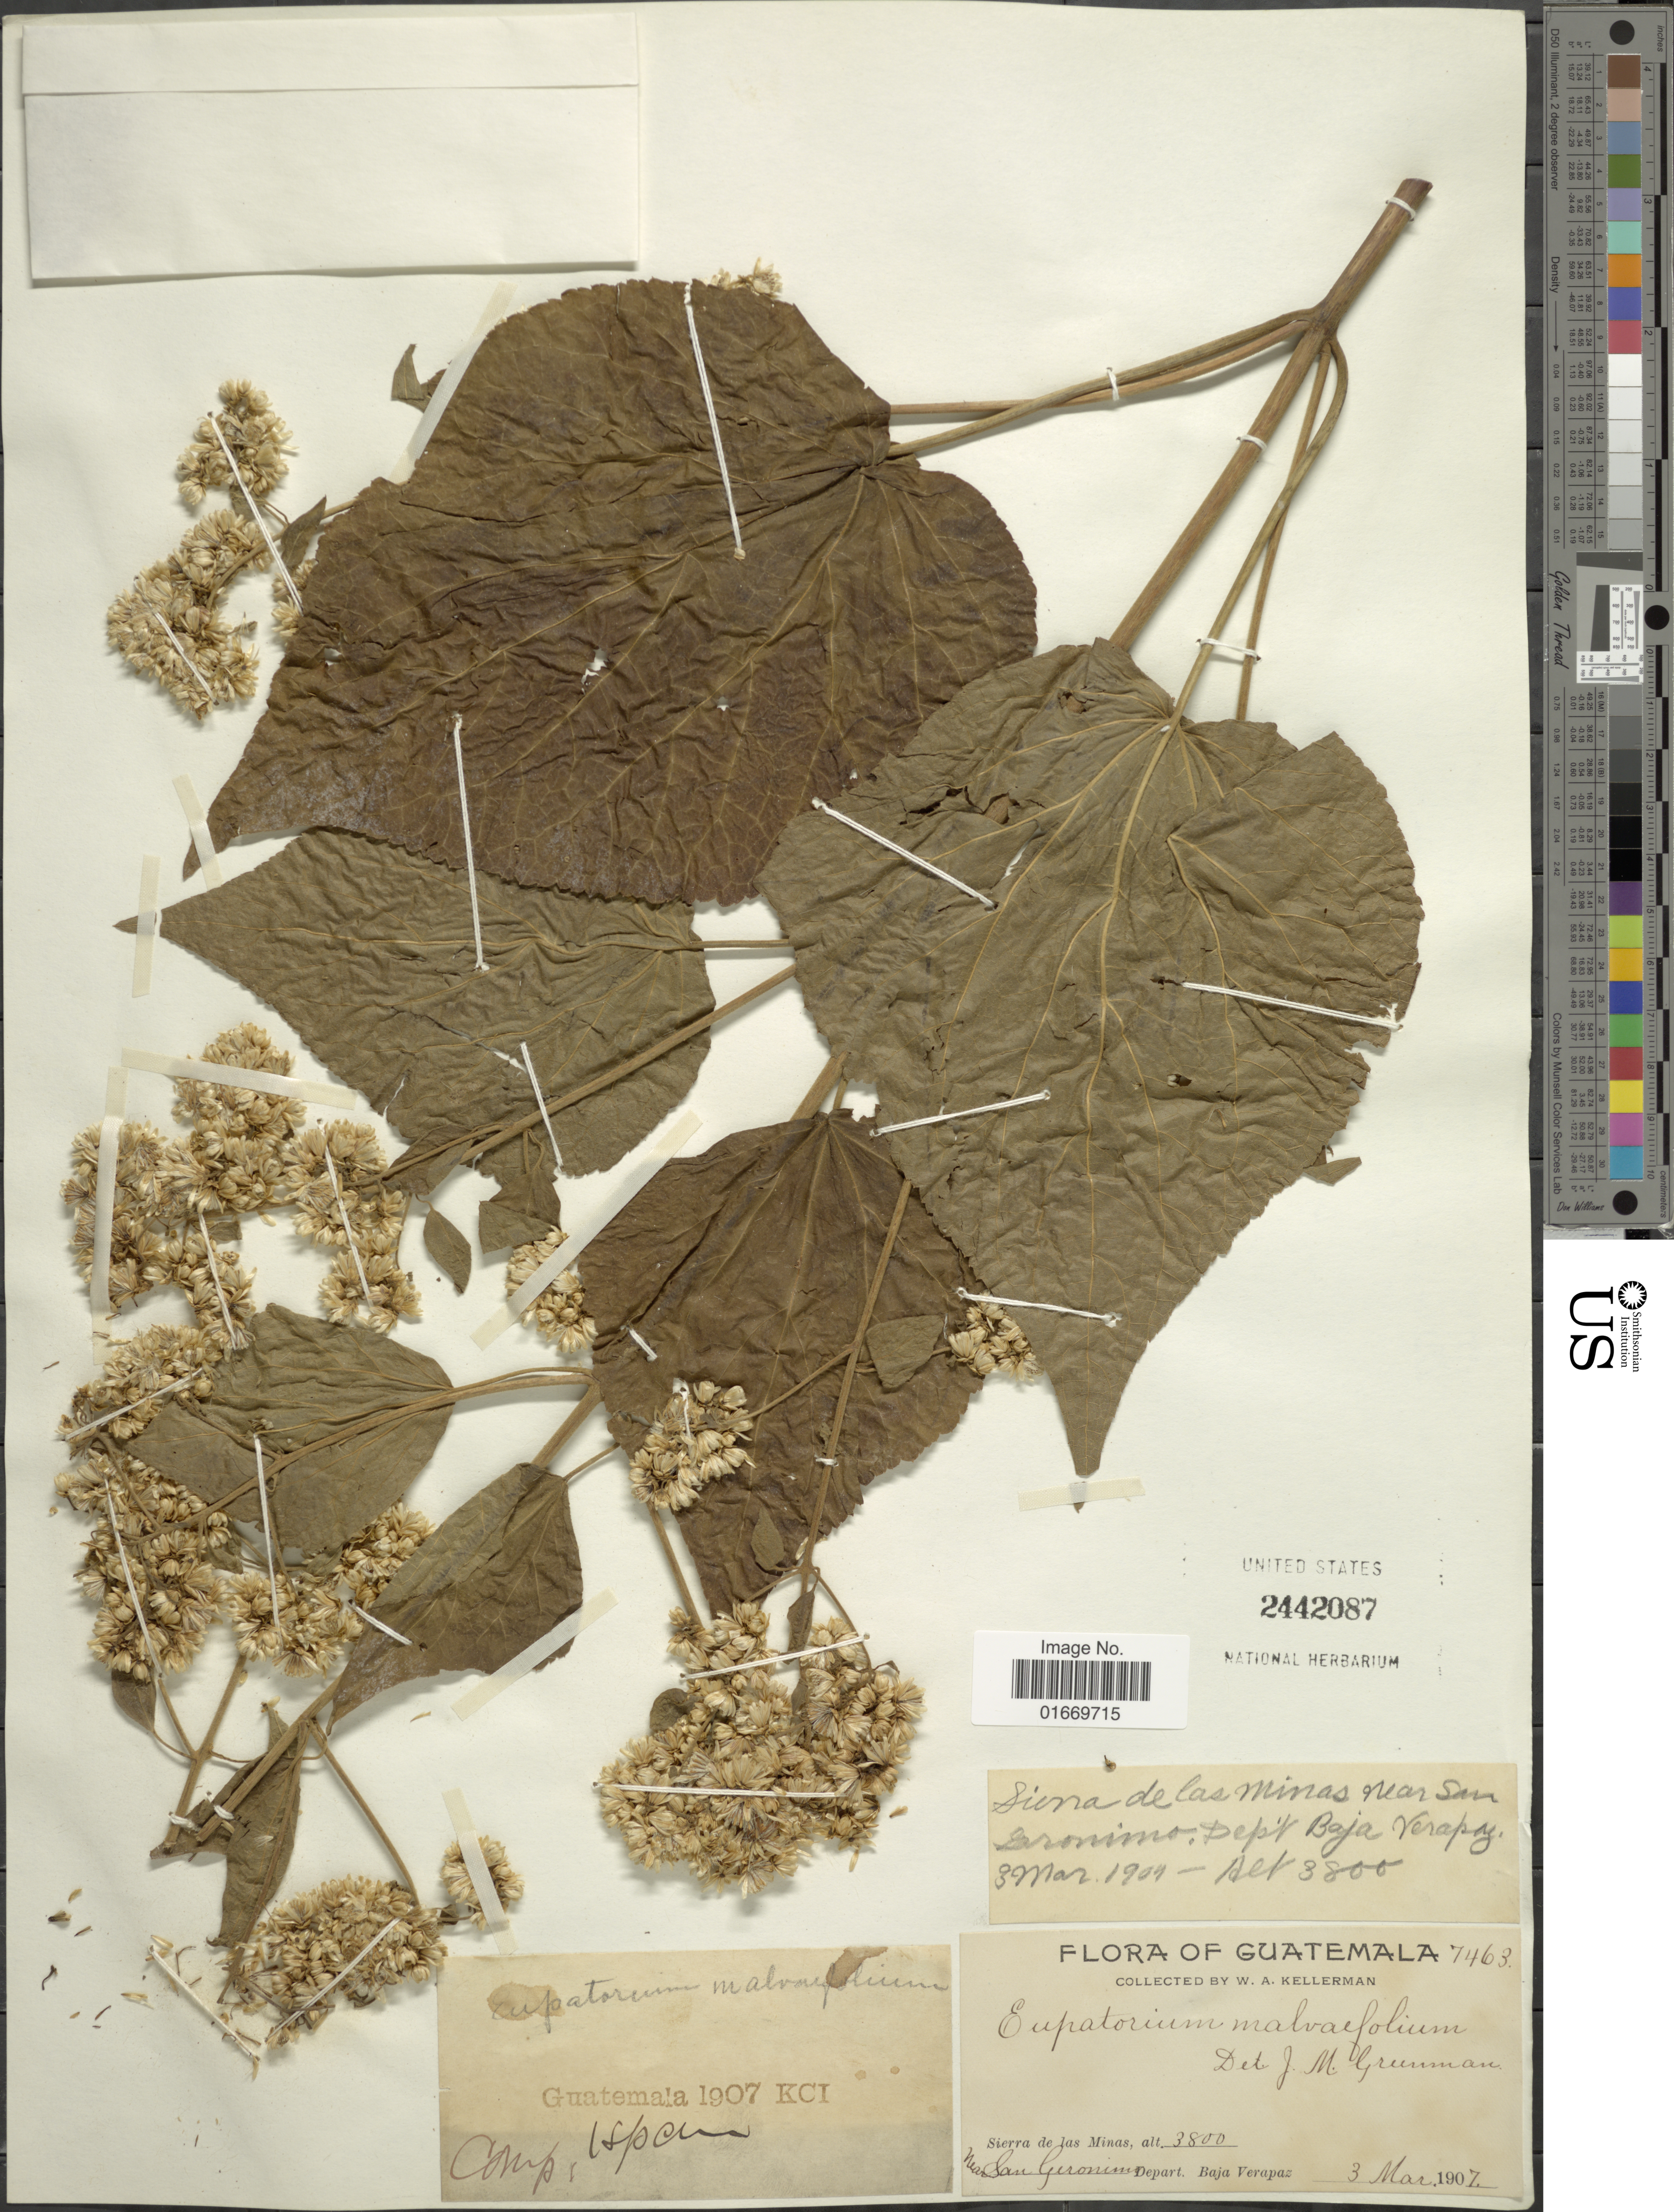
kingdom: Plantae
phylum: Tracheophyta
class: Magnoliopsida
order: Asterales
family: Asteraceae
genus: Peteravenia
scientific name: Peteravenia schultzii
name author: (Schnittsp.) R.M. King & H. Rob.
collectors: W. Kellerman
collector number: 7463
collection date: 1907-03-03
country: Guatemala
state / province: Baja Verapaz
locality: Guatemala. Sierra de las Minas. Near San Geronimo [Jerónimo]. Depart. Baja Verapaz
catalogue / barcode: US 2442087